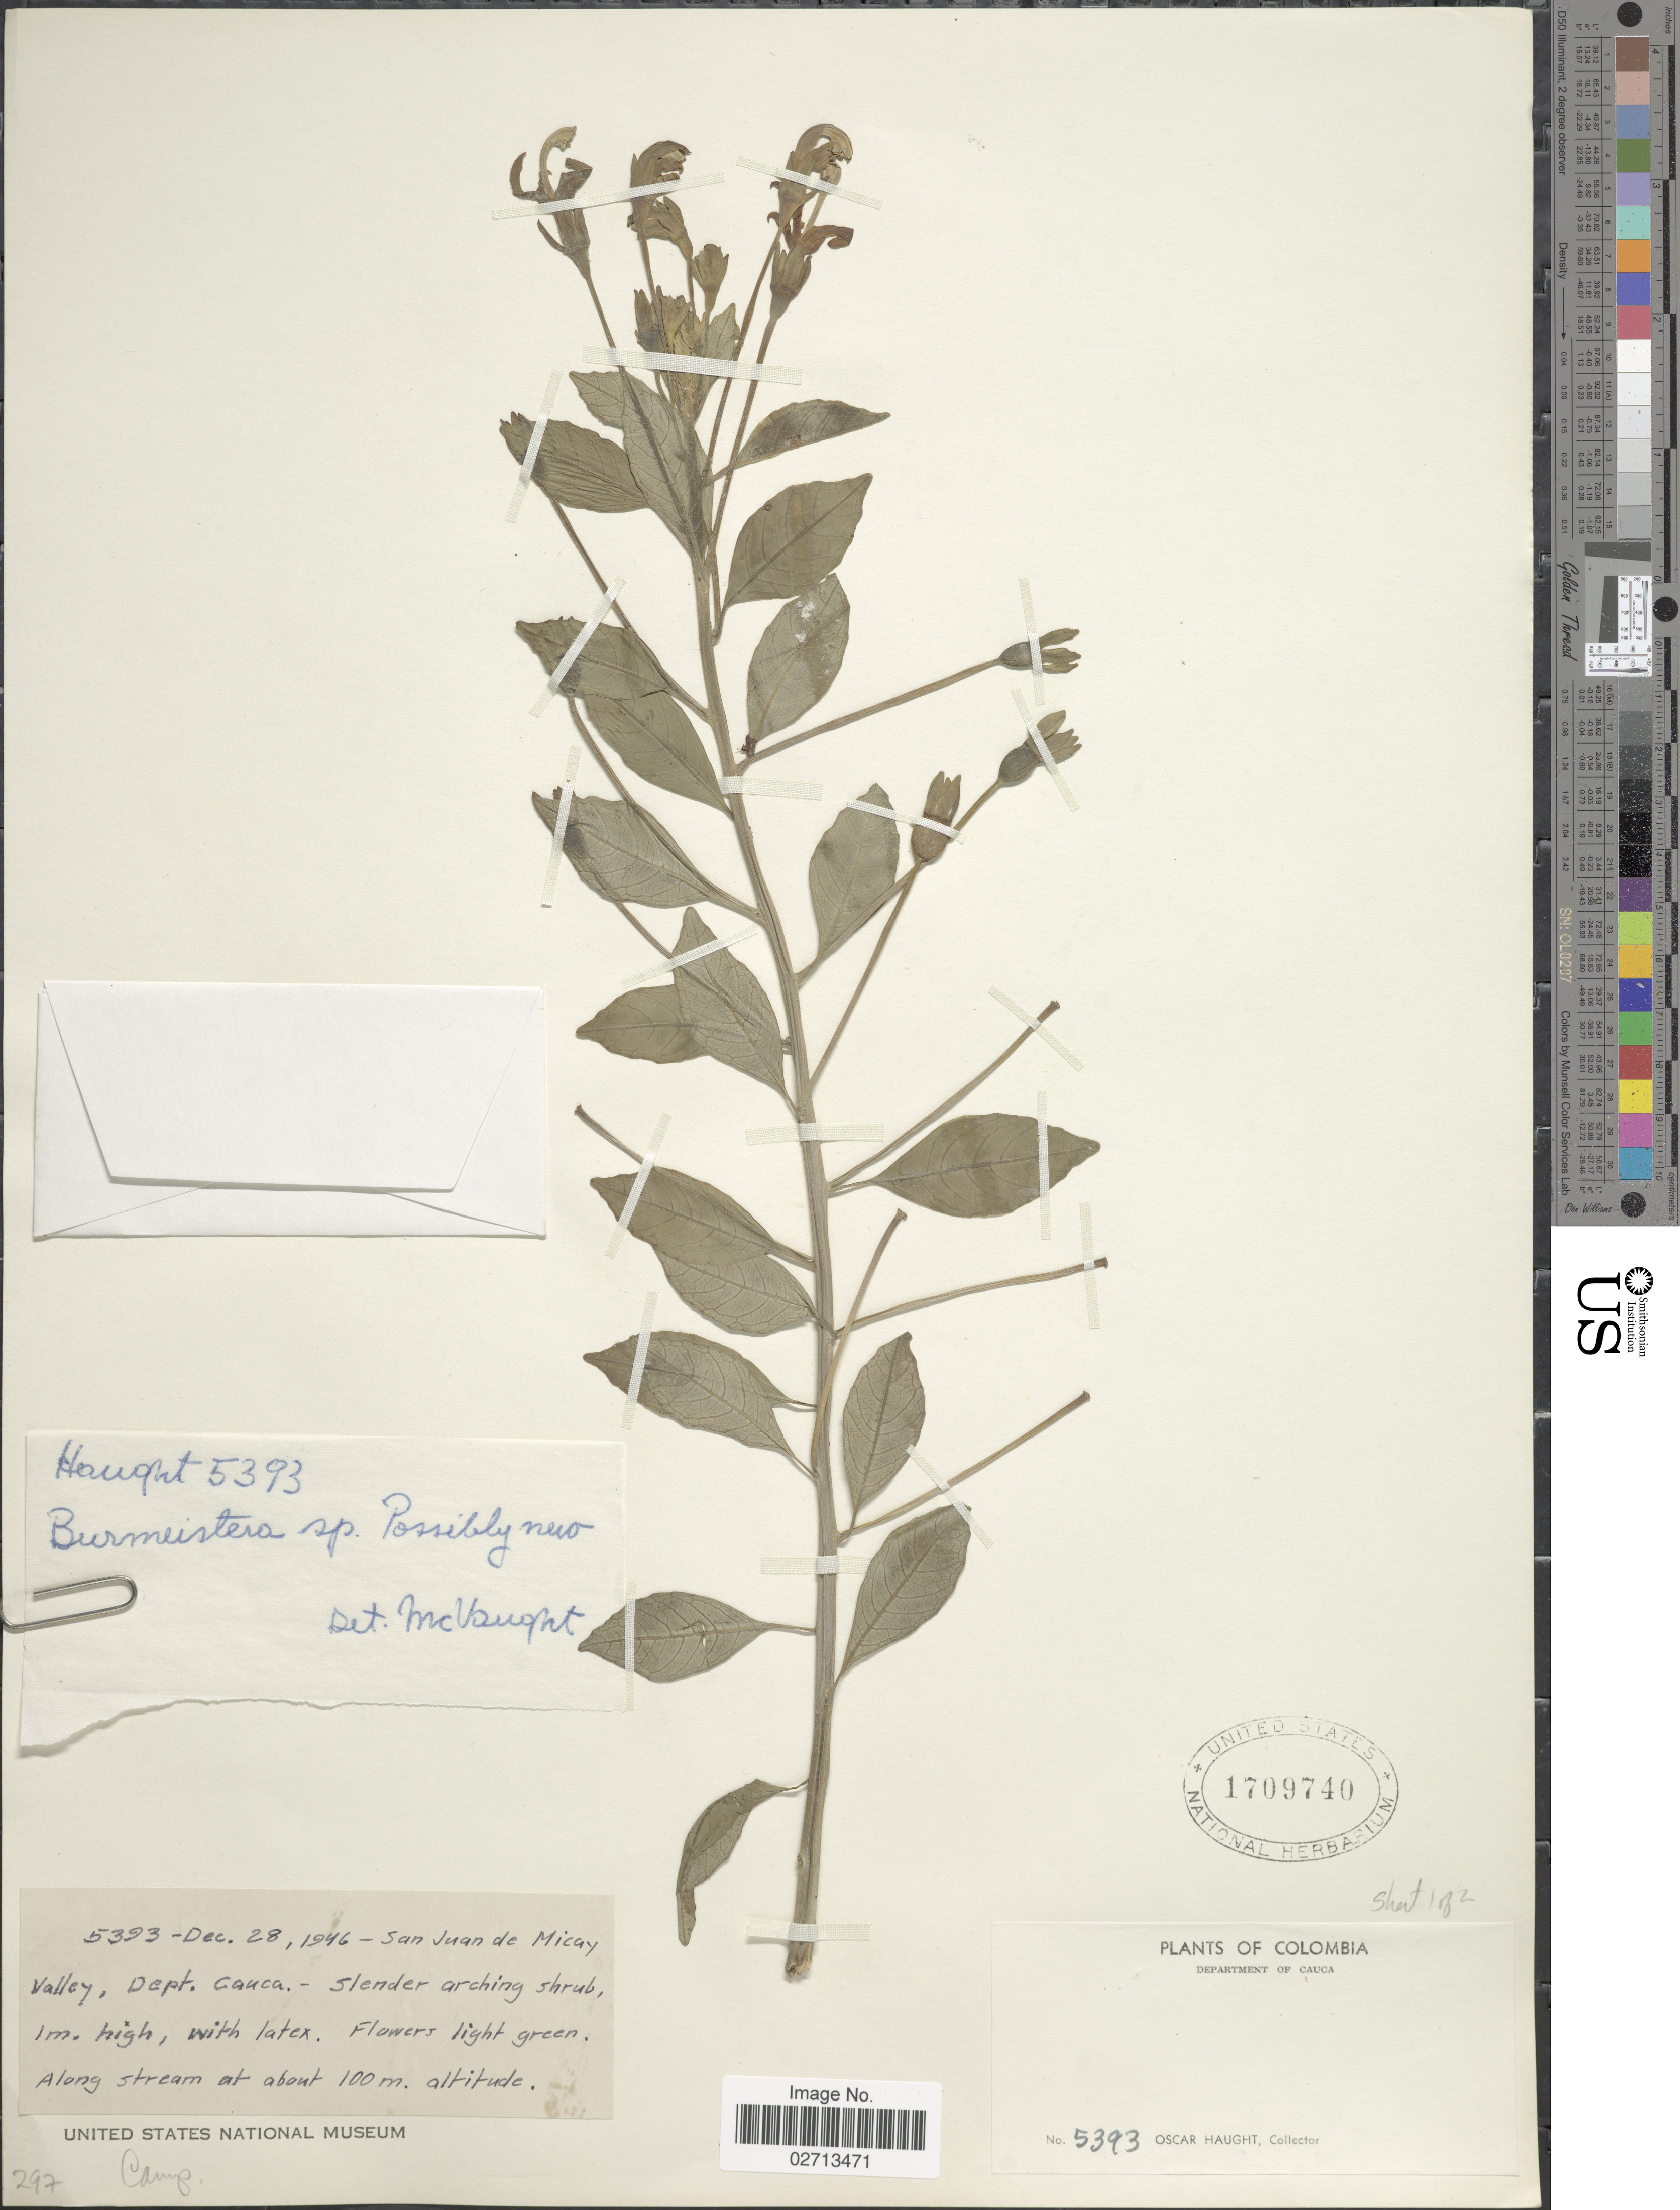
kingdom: Plantae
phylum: Tracheophyta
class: Magnoliopsida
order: Asterales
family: Campanulaceae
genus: Burmeistera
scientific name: Burmeistera sp.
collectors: O. Haught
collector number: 5393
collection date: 1946-12-28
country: Colombia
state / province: Cauca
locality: San Juan de Micay Valley, Department of Cauca.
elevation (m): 100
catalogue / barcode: US 1709740